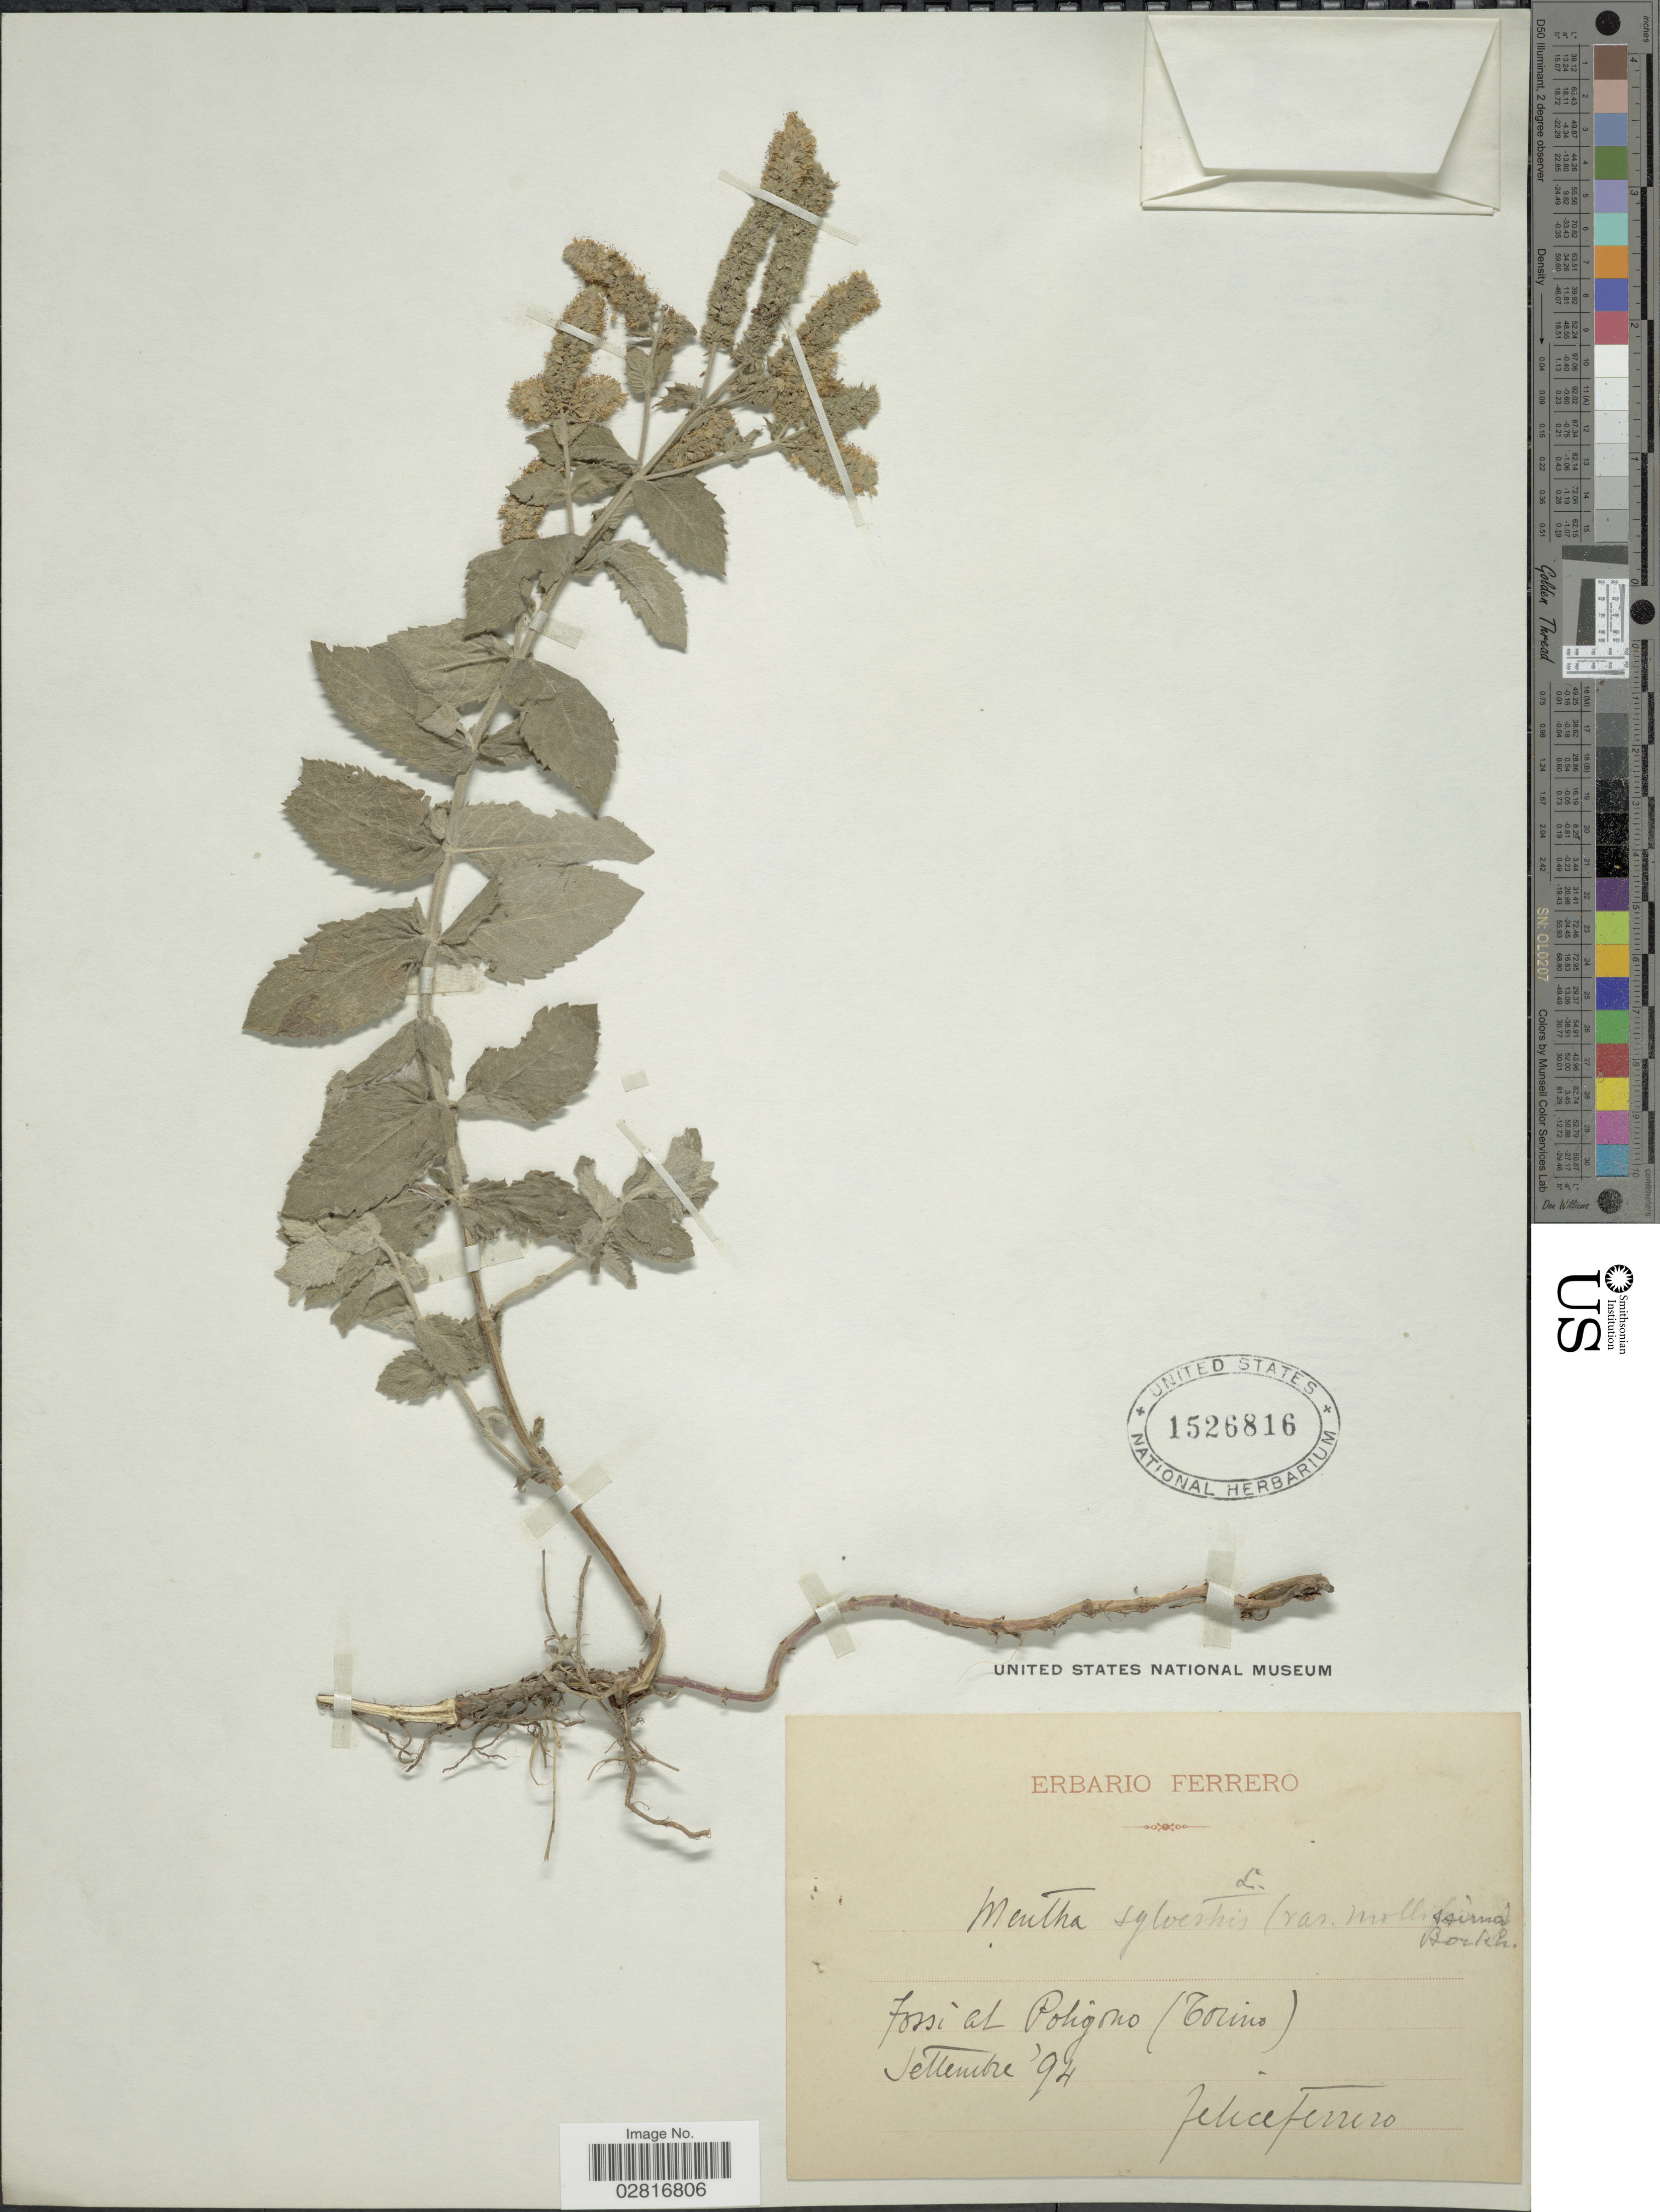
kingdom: Plantae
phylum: Tracheophyta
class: Magnoliopsida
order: Lamiales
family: Lamiaceae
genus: Mentha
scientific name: Mentha sylvestris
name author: L.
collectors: F. Ferrero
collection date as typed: Transcribed d/m/y: /9/94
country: Italy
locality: Fossi at Poligono (Torino)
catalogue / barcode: US 1526816